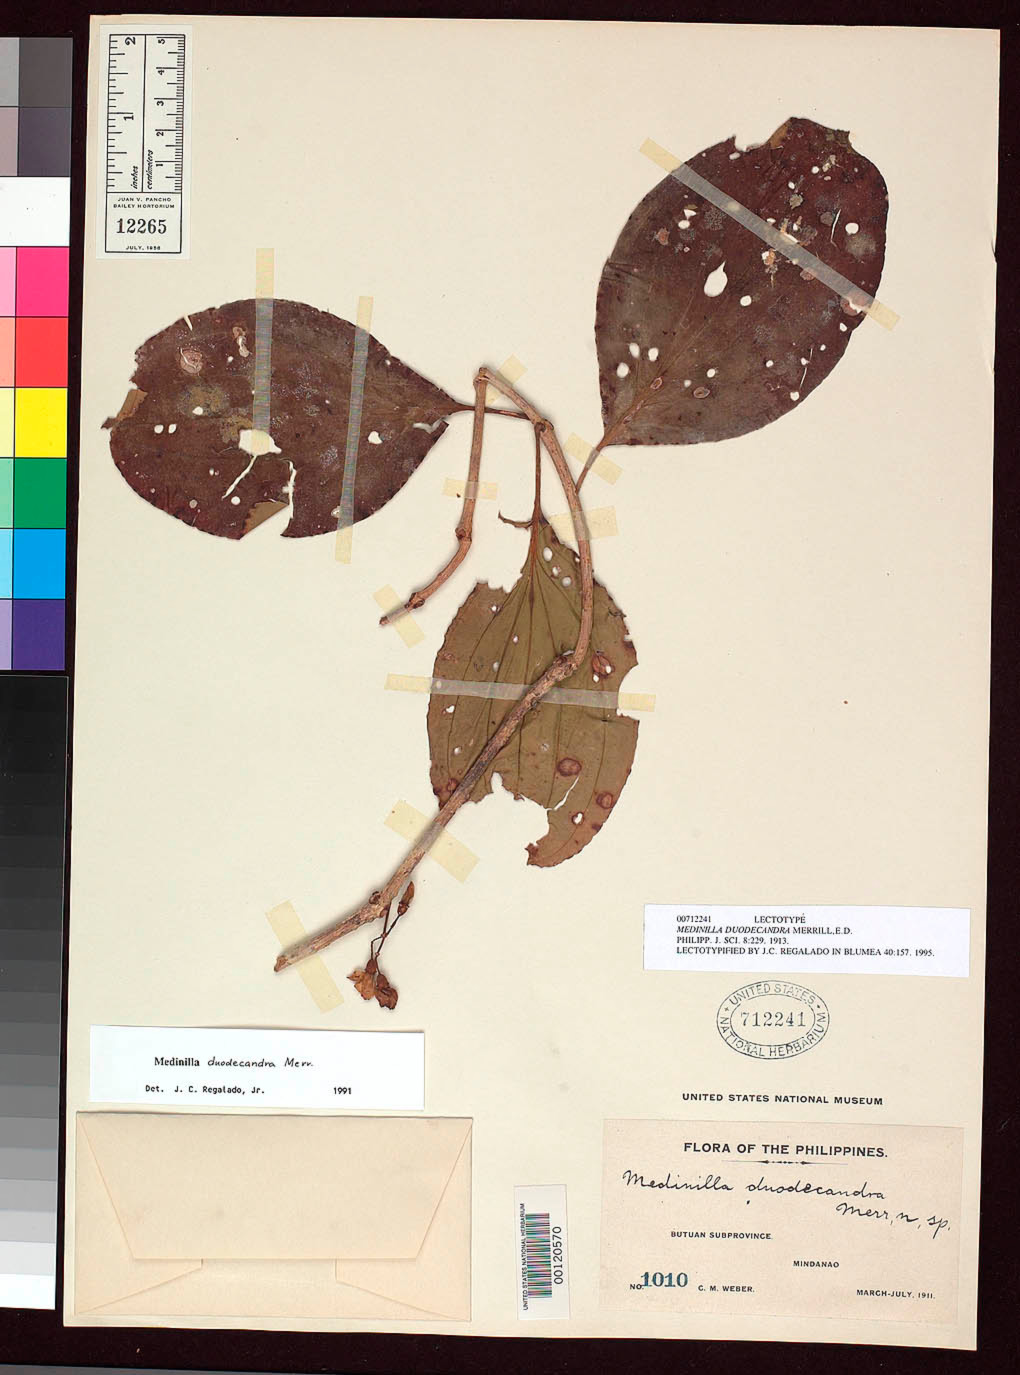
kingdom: Plantae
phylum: Tracheophyta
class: Magnoliopsida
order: Myrtales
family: Melastomataceae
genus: Medinilla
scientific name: Medinilla duodecandra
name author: Merr.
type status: Lectotype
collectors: C. M. Weber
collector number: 1010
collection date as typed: Mar 1911 to -- Jul 1911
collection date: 1911-03/1911-07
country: Philippines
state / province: Caraga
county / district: Agusan del Norte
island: Mindanao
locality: Mt. Hilong-Hilong. Butuan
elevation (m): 150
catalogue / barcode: US 712241